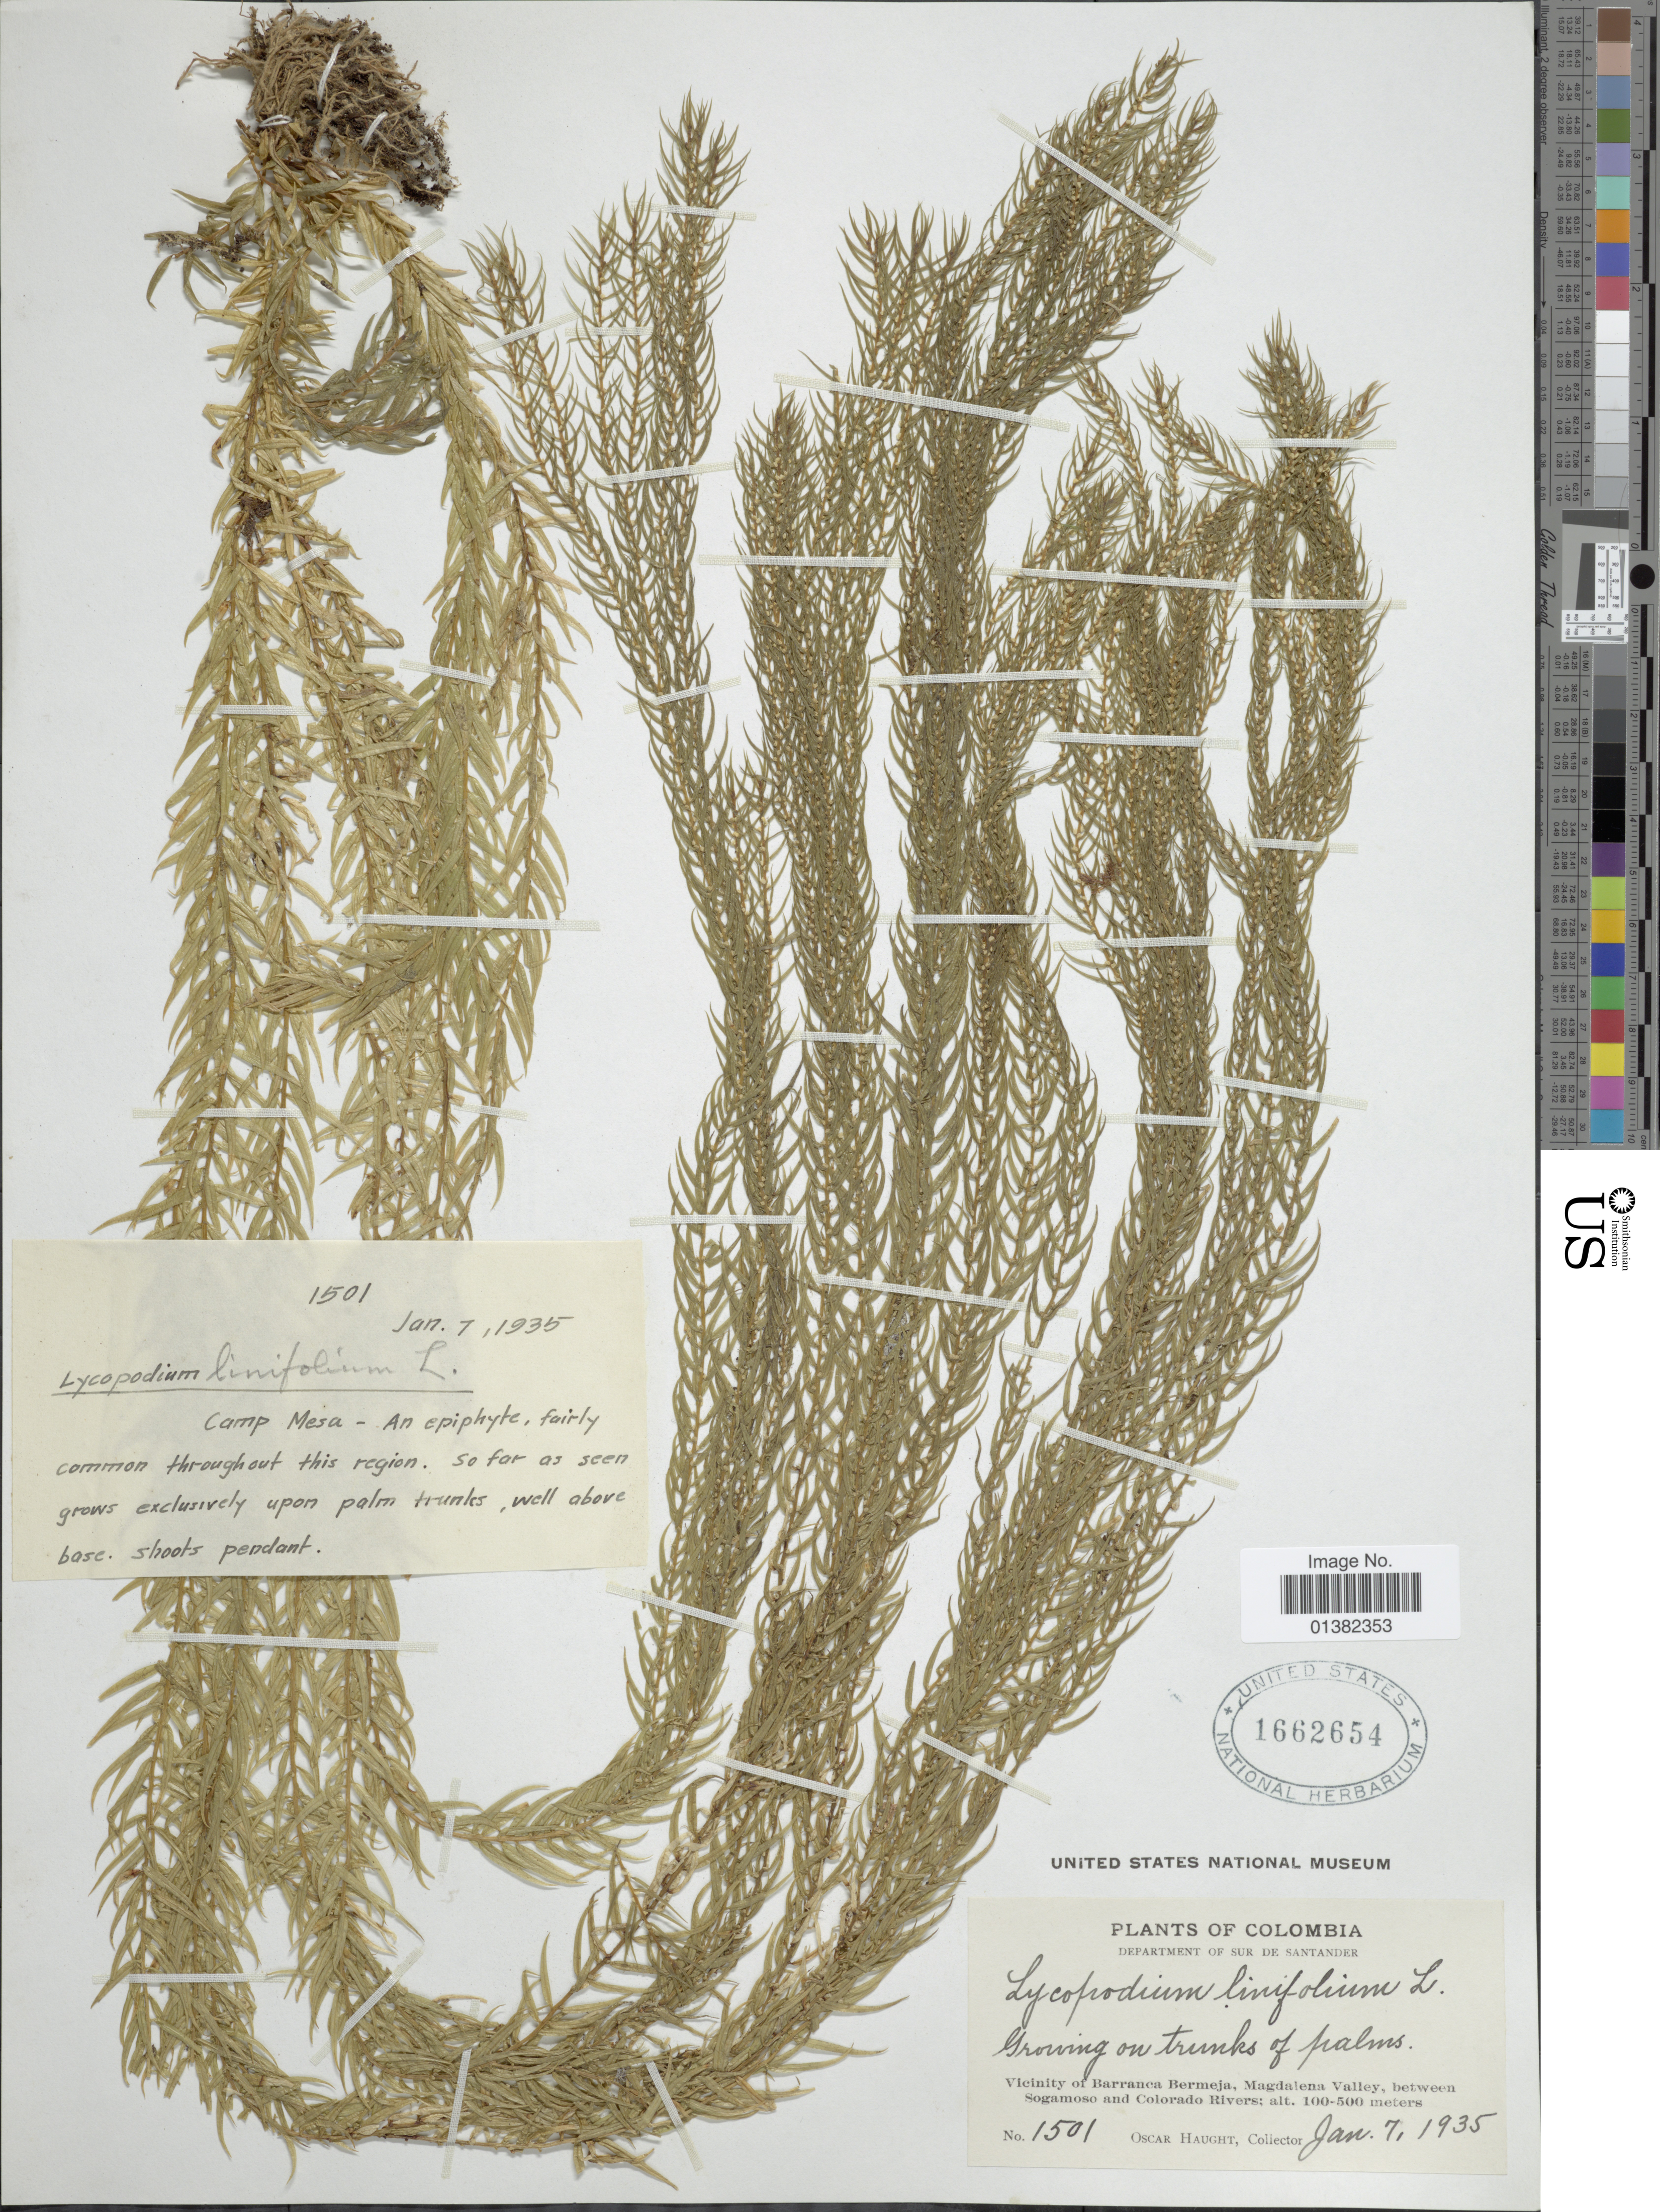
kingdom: Plantae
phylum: Tracheophyta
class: Lycopodiopsida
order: Lycopodiales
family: Lycopodiaceae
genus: Phlegmariurus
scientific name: Phlegmariurus linifolius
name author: (L.) B. Øllg.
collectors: O. L. Haught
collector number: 1501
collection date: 1935-01-07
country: Colombia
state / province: Santander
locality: Department of Sur de Santander, Vicinity of Barranca Bermeja, Magdalena Valley, between Sogamoso and Colorado Rivers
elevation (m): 100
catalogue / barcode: US 1662654